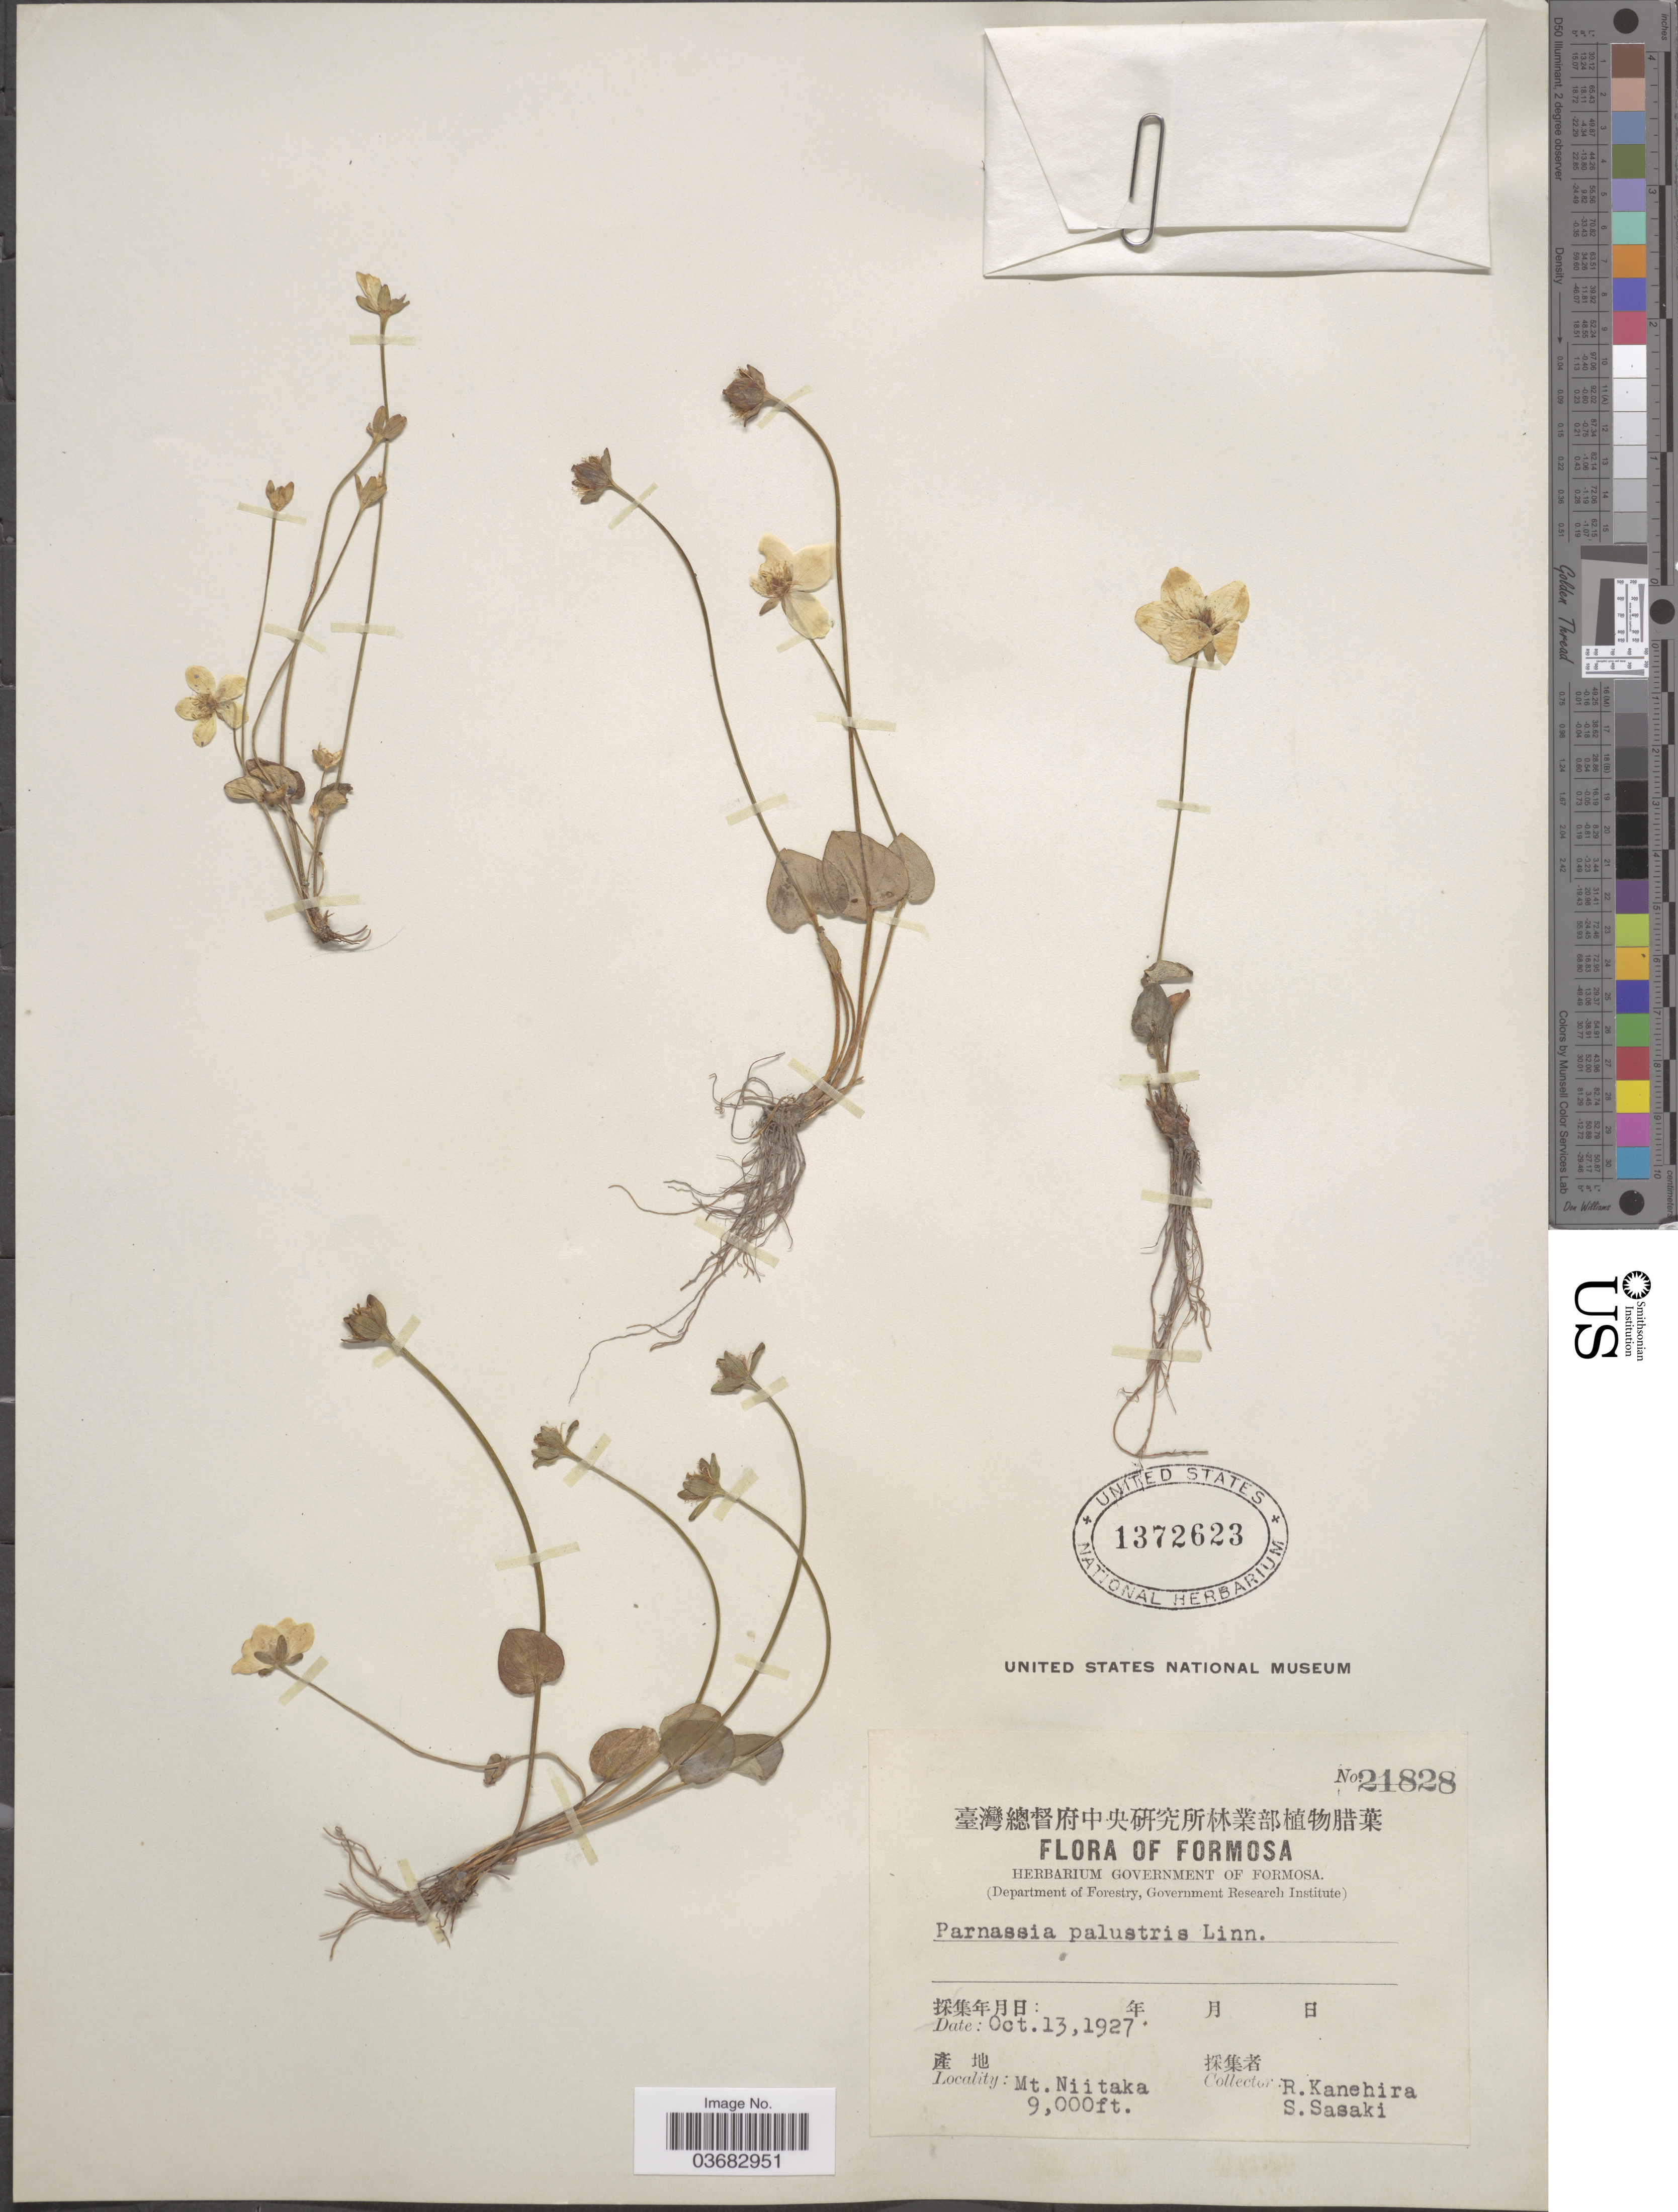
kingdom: Plantae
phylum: Tracheophyta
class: Magnoliopsida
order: Celastrales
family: Parnassiaceae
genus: Parnassia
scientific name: Parnassia palustris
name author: L.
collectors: R. Kanehira & S. Sasaki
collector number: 21828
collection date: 1927-10-13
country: Taiwan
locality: Formosa. X. Mt. Niitaka.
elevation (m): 2743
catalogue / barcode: US 1372623